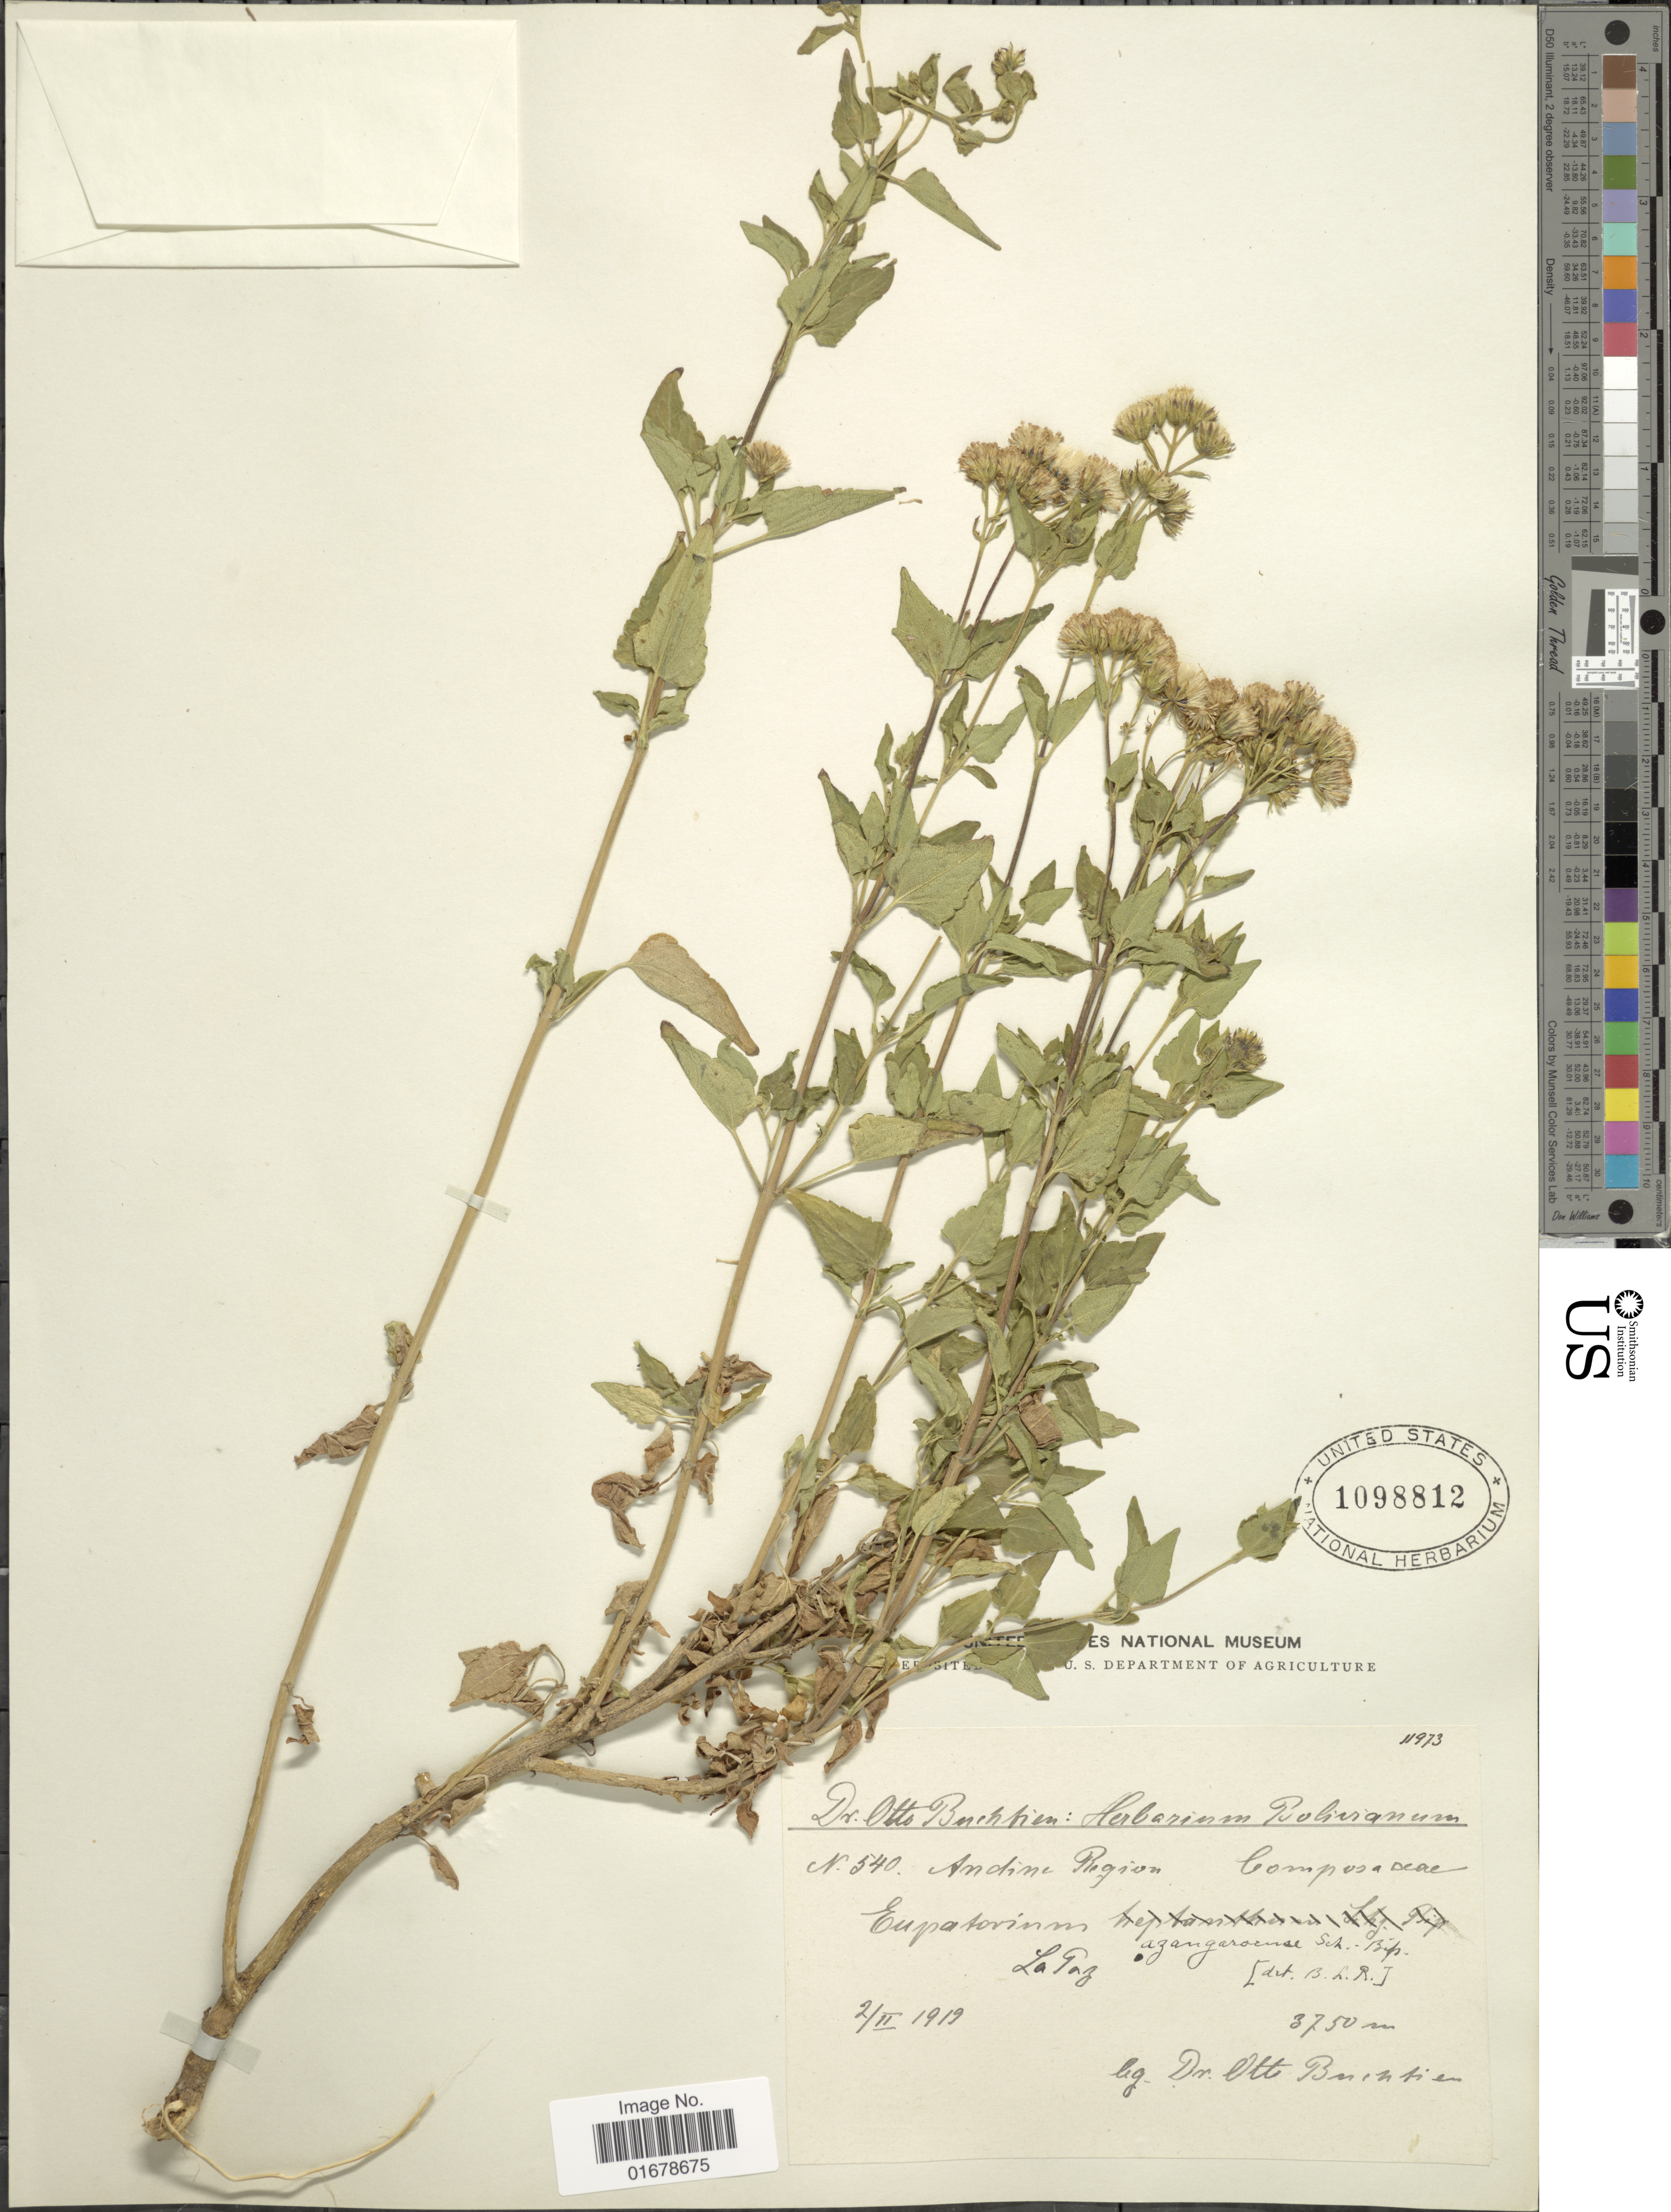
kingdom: Plantae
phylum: Tracheophyta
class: Magnoliopsida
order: Asterales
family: Asteraceae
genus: Ageratina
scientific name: Ageratina azangaroensis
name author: (Sch. Bip. ex Wedd.) R.M. King & H. Rob.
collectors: O. Buchtien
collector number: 540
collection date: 1919-02-02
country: Bolivia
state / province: La Paz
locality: Andino Region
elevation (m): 3750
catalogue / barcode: US 1098812